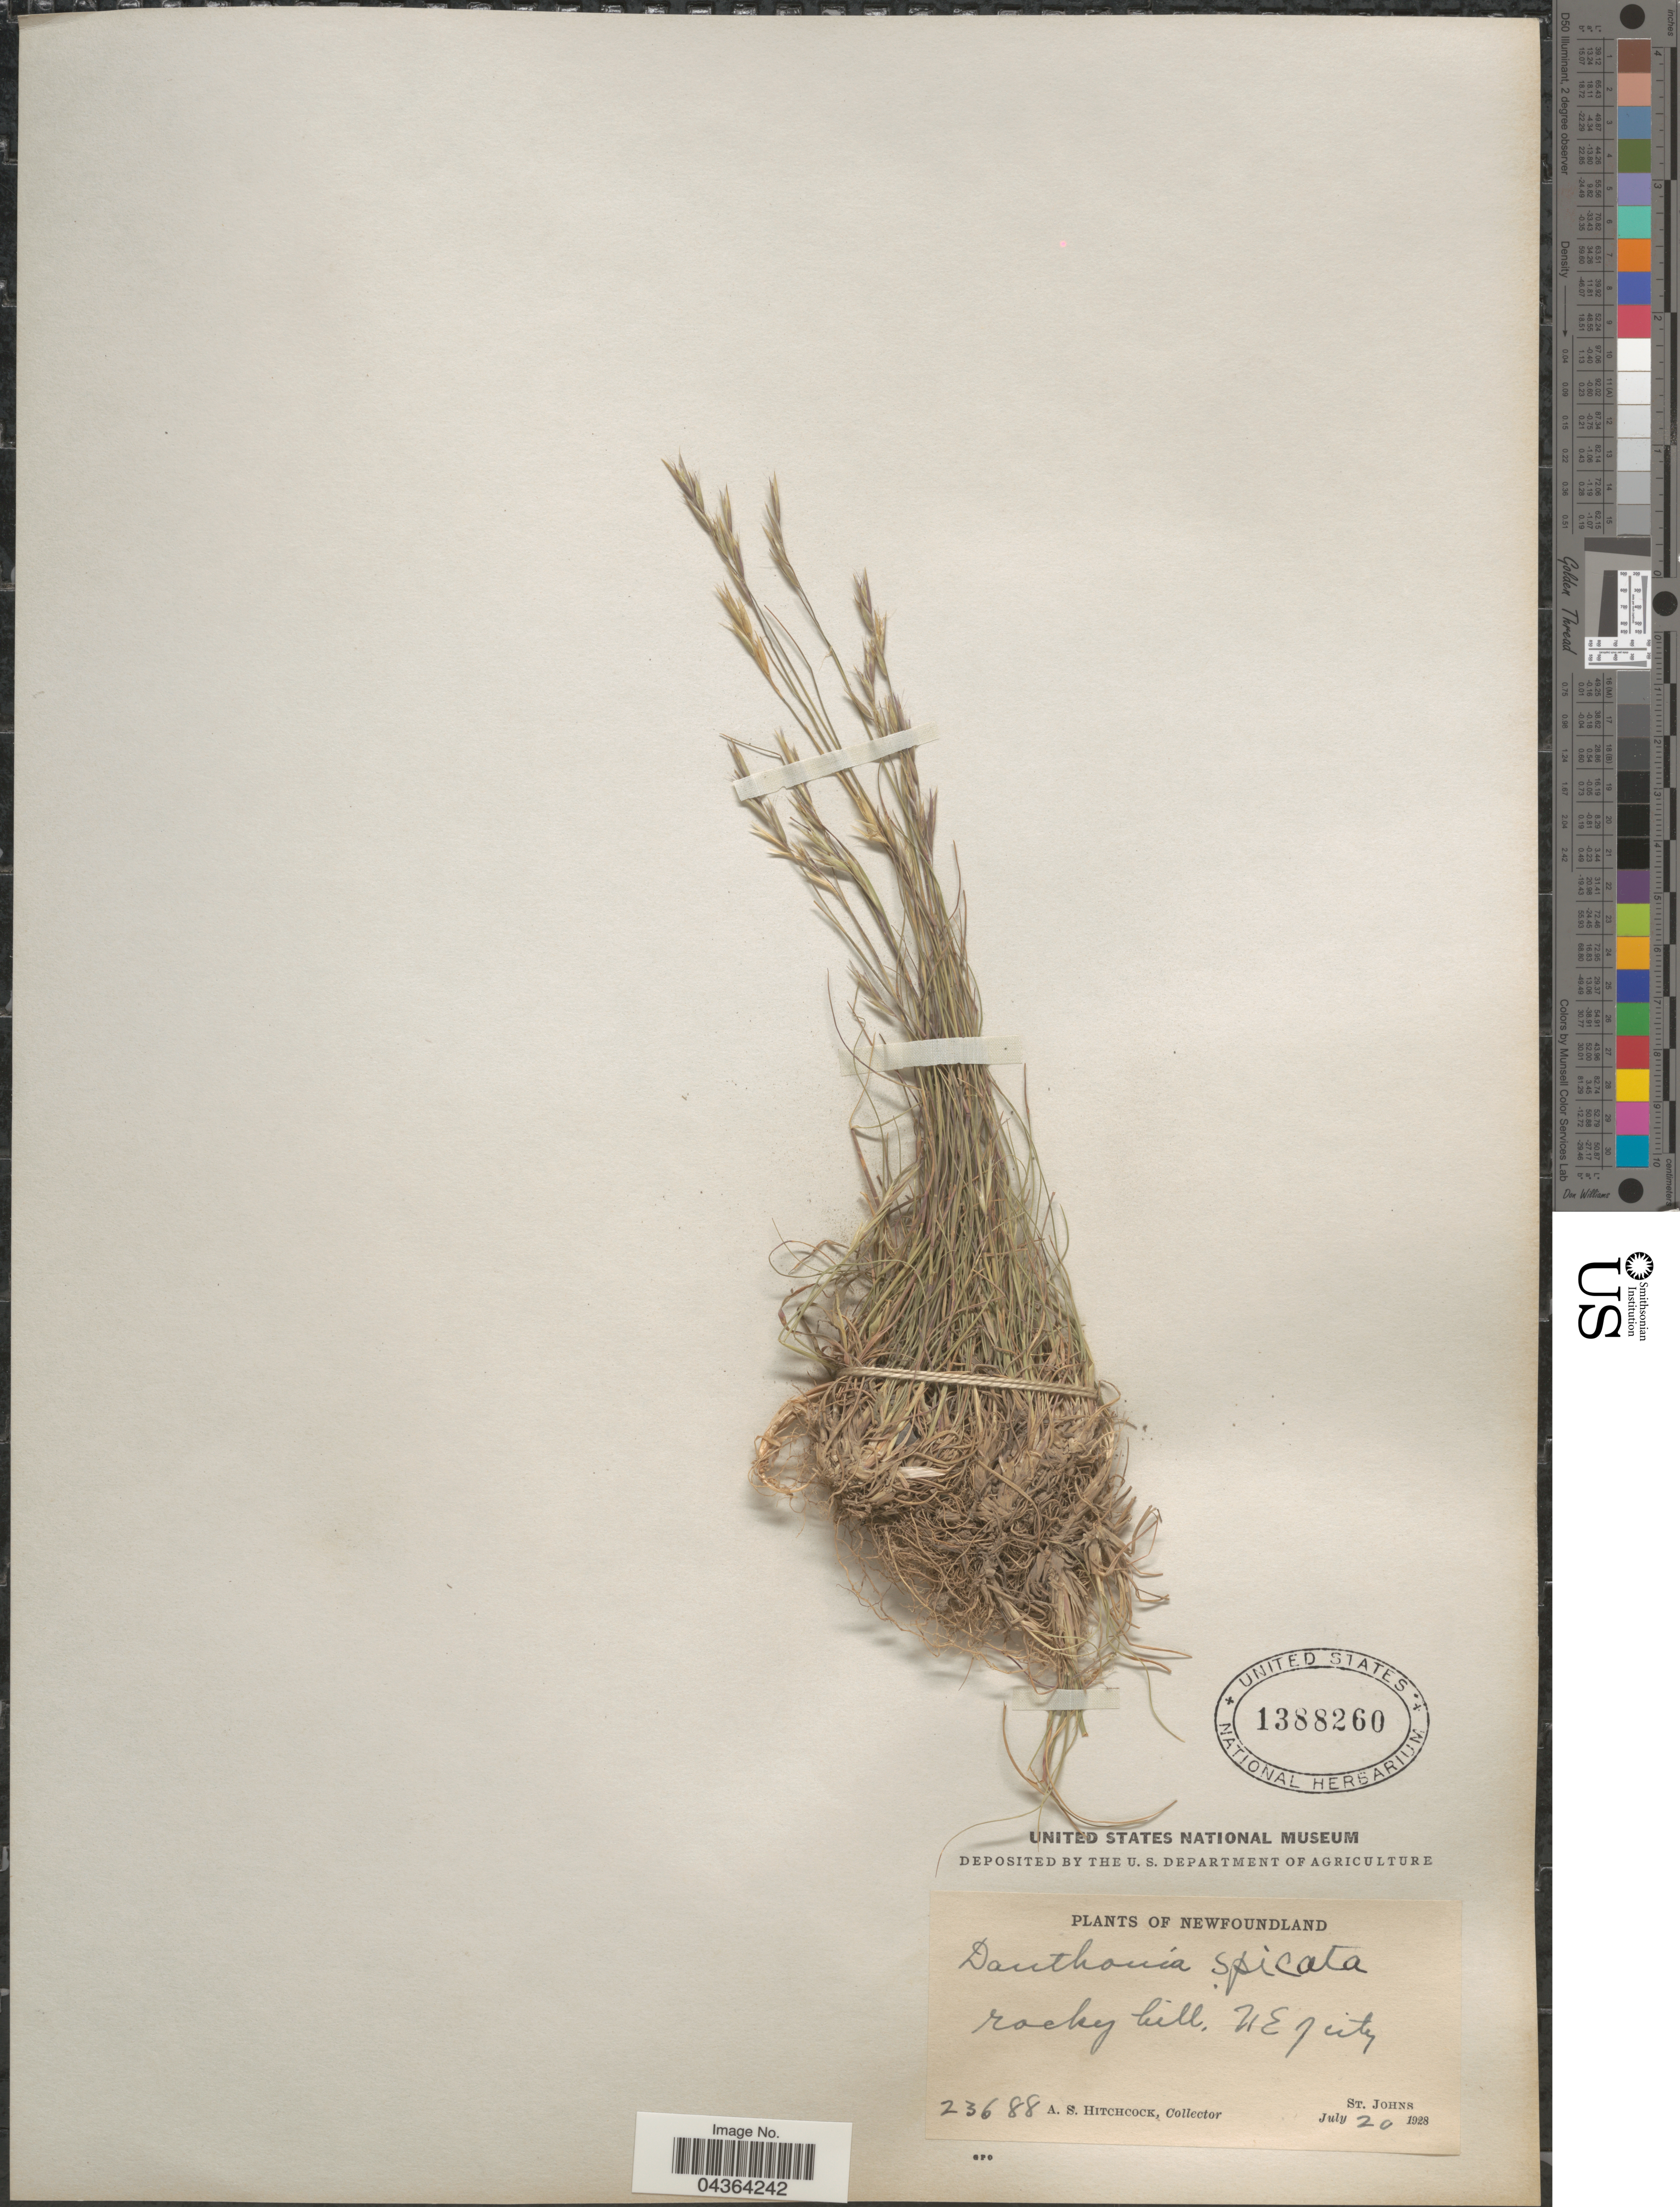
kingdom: Plantae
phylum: Tracheophyta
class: Liliopsida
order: Poales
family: Poaceae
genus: Danthonia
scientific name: Danthonia spicata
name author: (L.) P. Beauv. ex Roem. & Schult.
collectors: A. S. Hitchcock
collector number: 23688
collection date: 1928-07-20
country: Canada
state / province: Newfoundland and Labrador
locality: Rocky hill, NE of city. St. Johns.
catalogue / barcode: US 1388260